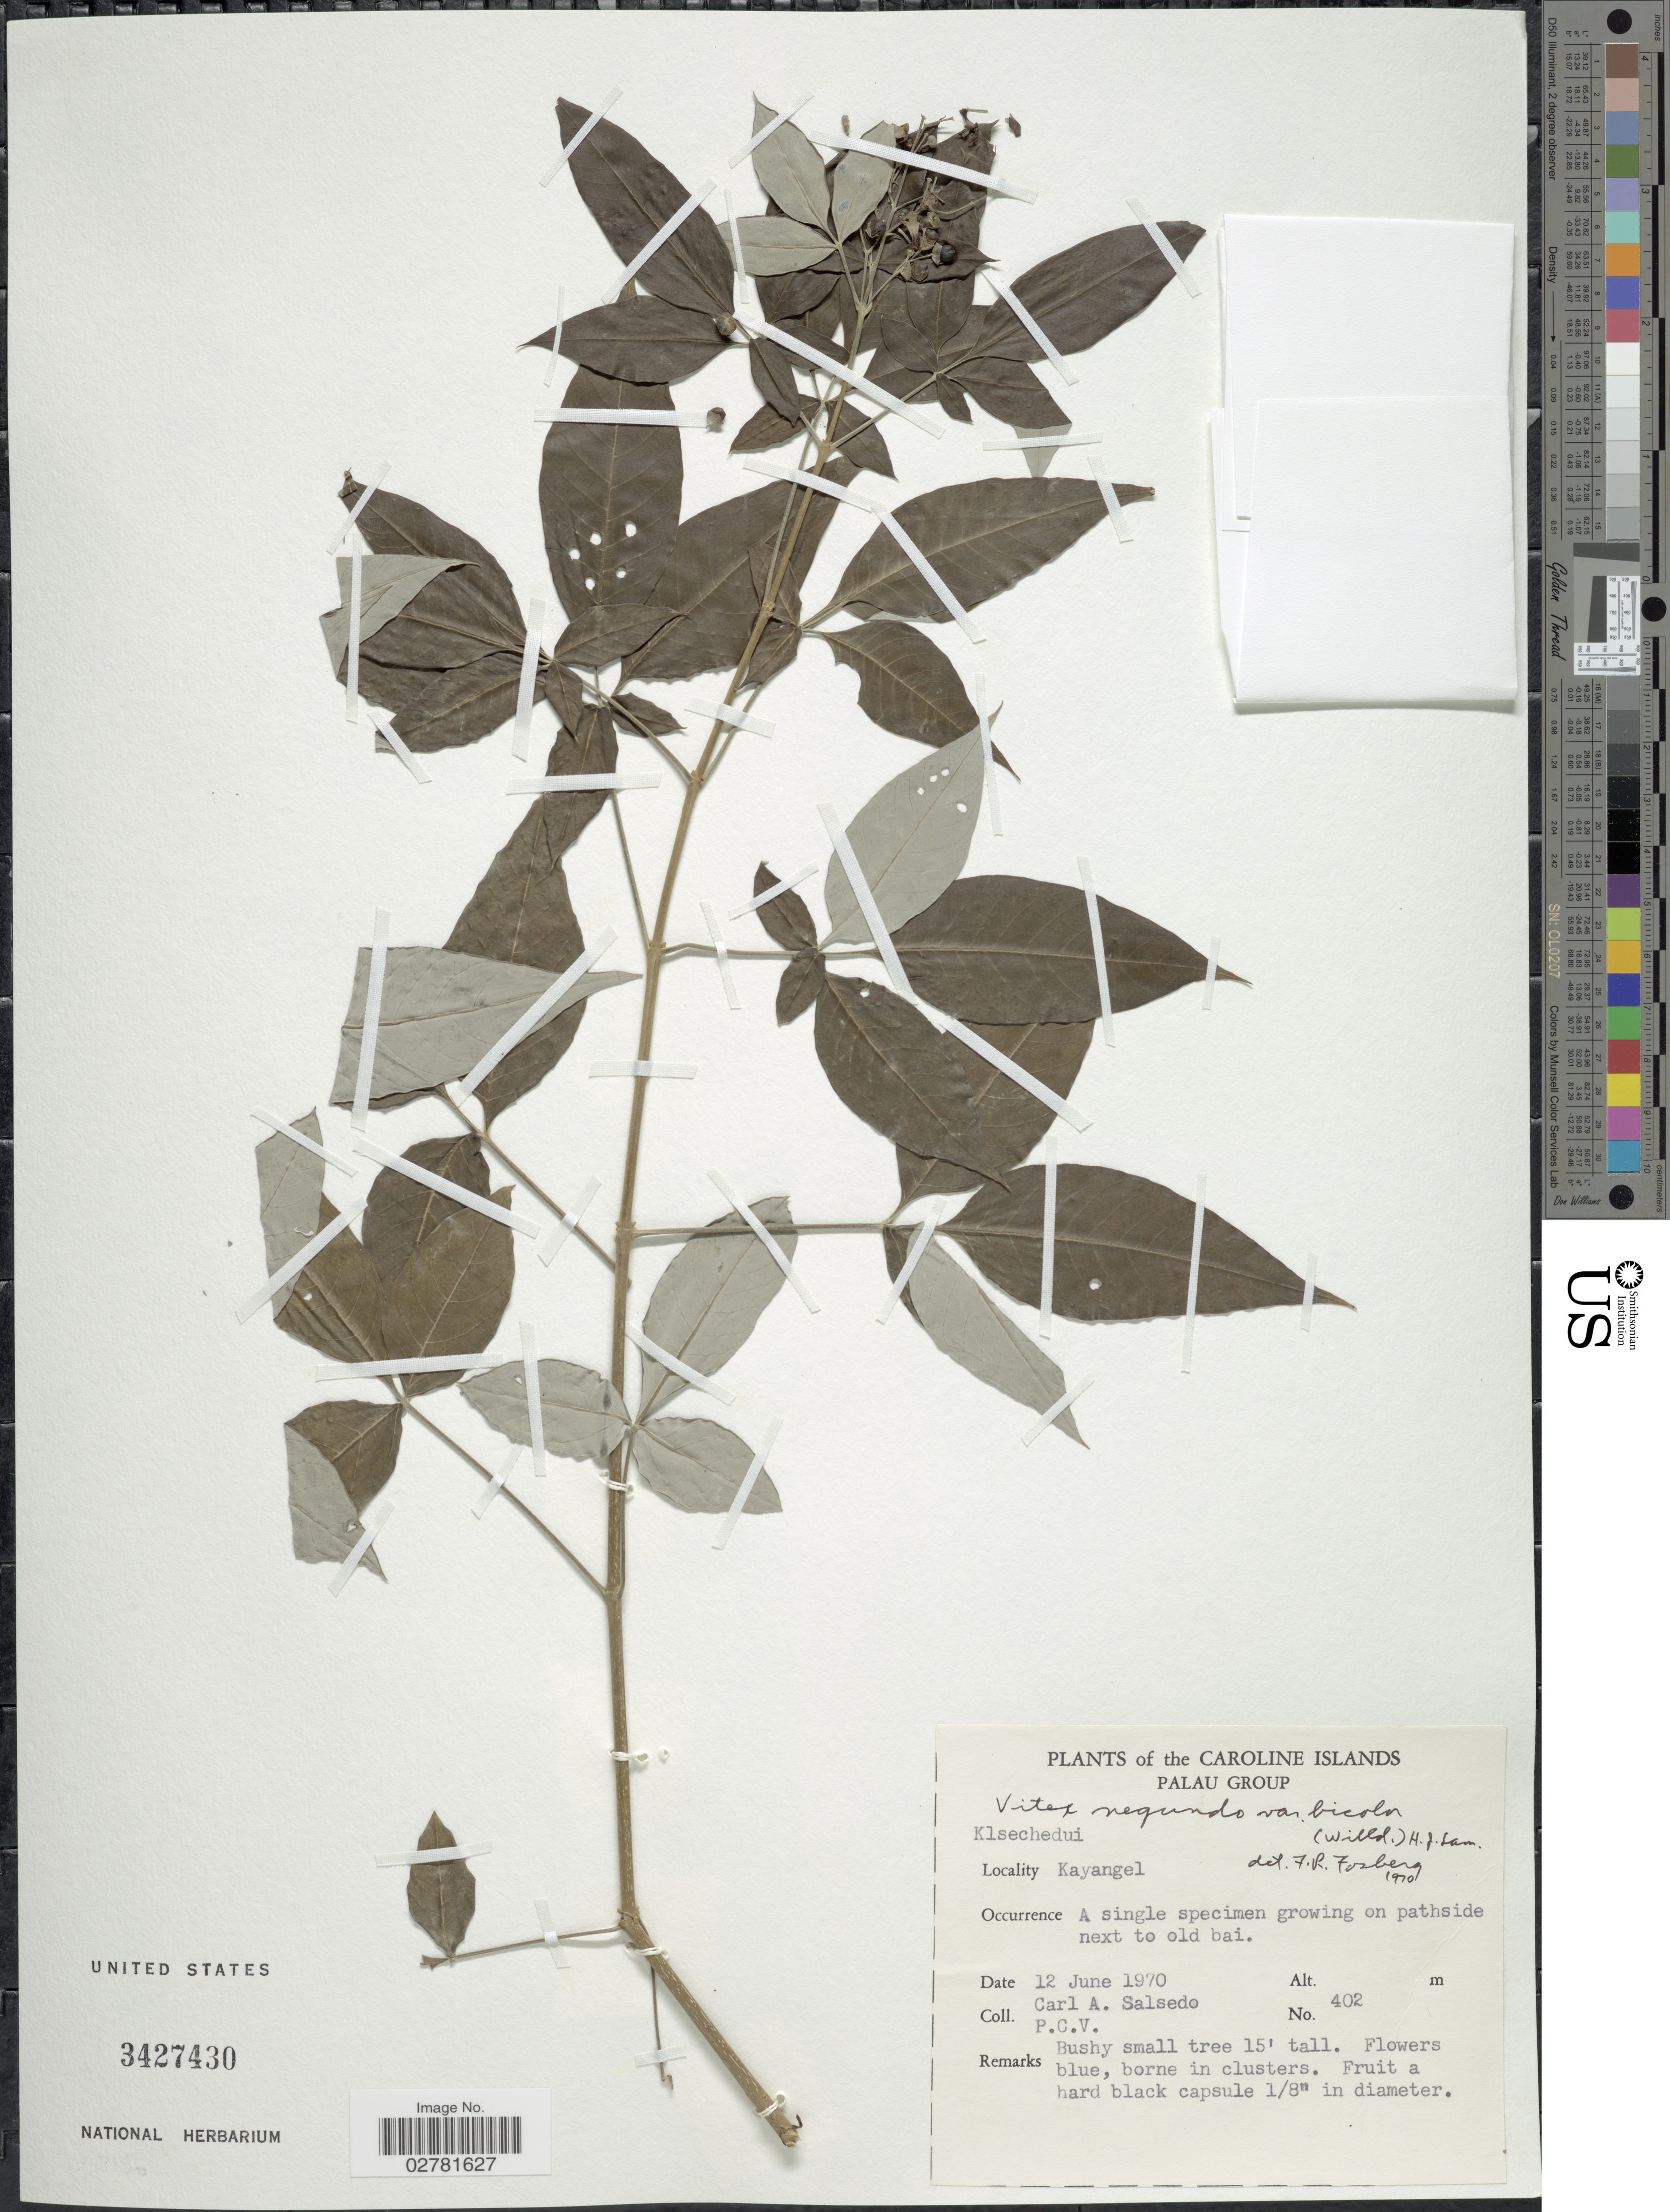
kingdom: Plantae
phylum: Tracheophyta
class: Magnoliopsida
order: Lamiales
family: Lamiaceae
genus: Vitex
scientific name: Vitex negundo var. bicolor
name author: (Willd.) H.J. Lam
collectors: C.A. Salsedo & P.C.V.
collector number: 402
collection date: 1970-06-12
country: Palau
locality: The Caroline Islands. Palau Group. Kayangel.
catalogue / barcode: US 3427430